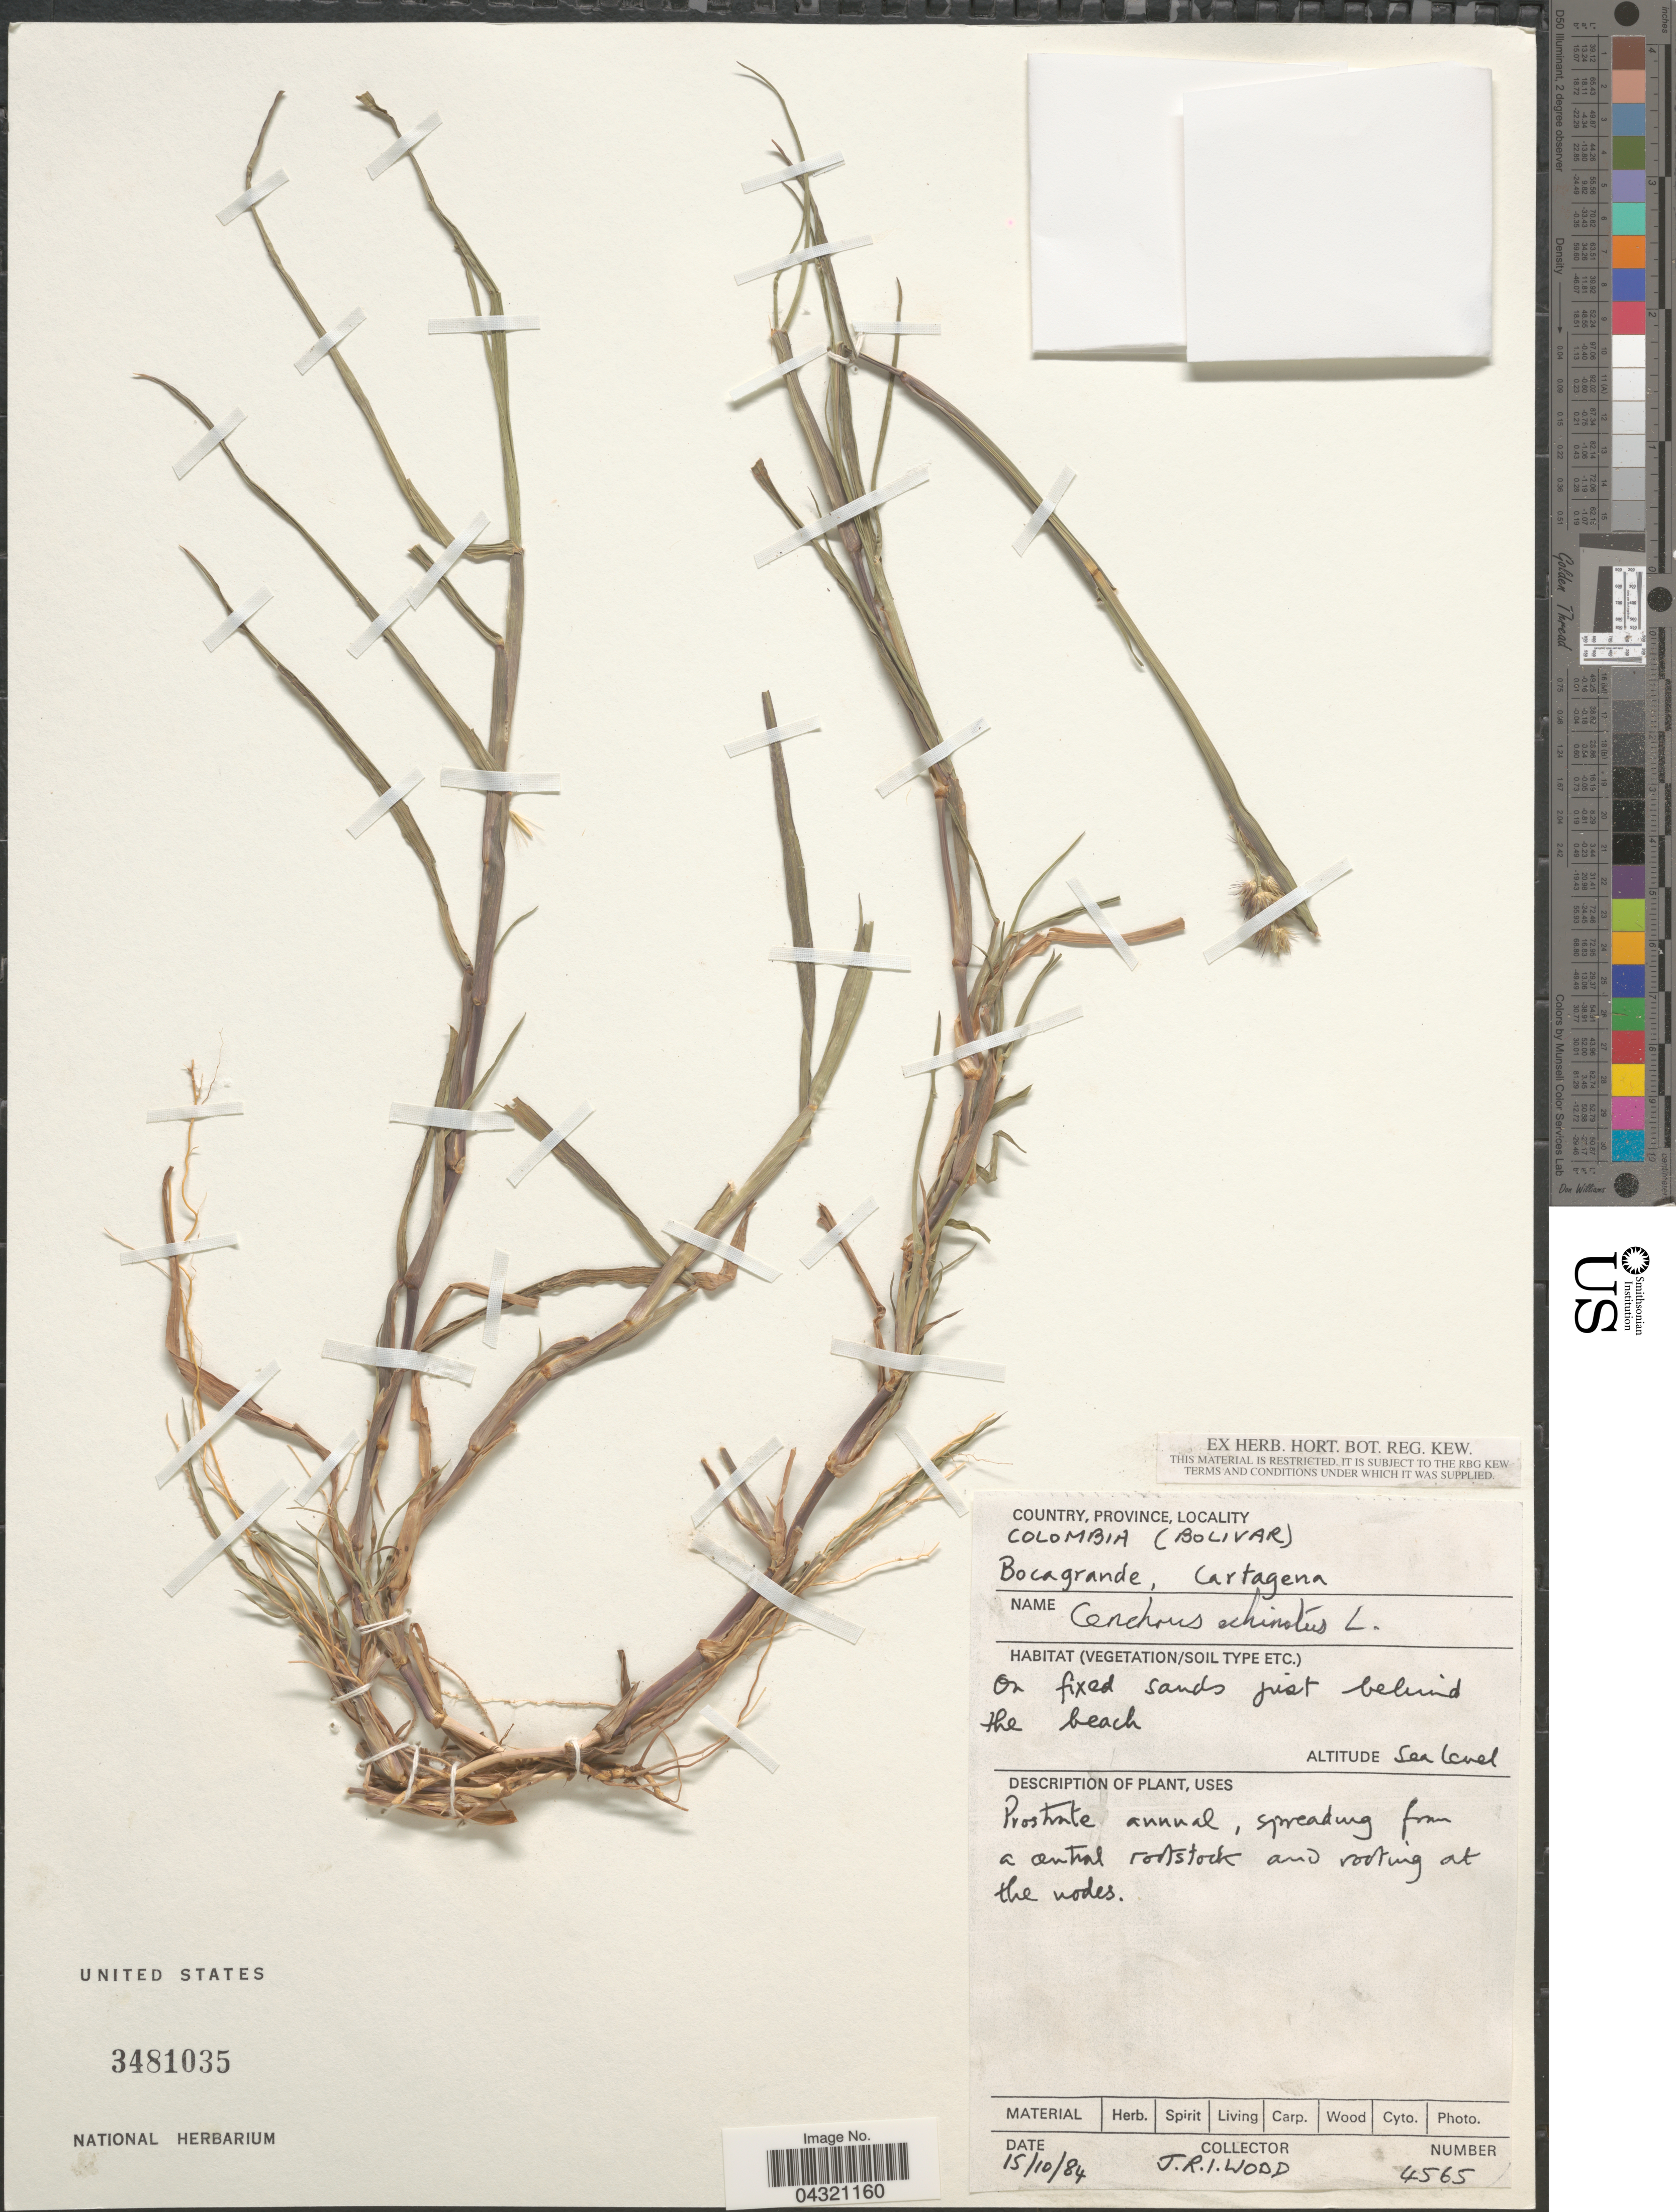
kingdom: Plantae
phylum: Tracheophyta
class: Liliopsida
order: Poales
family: Poaceae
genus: Cenchrus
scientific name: Cenchrus echinatus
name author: L.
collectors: J. R. I. Wood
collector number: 4565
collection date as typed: Transcribed d/m/y: 15/10/84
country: Colombia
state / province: Bolívar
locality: Bocagrande, Cartagena.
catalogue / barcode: US 3481035